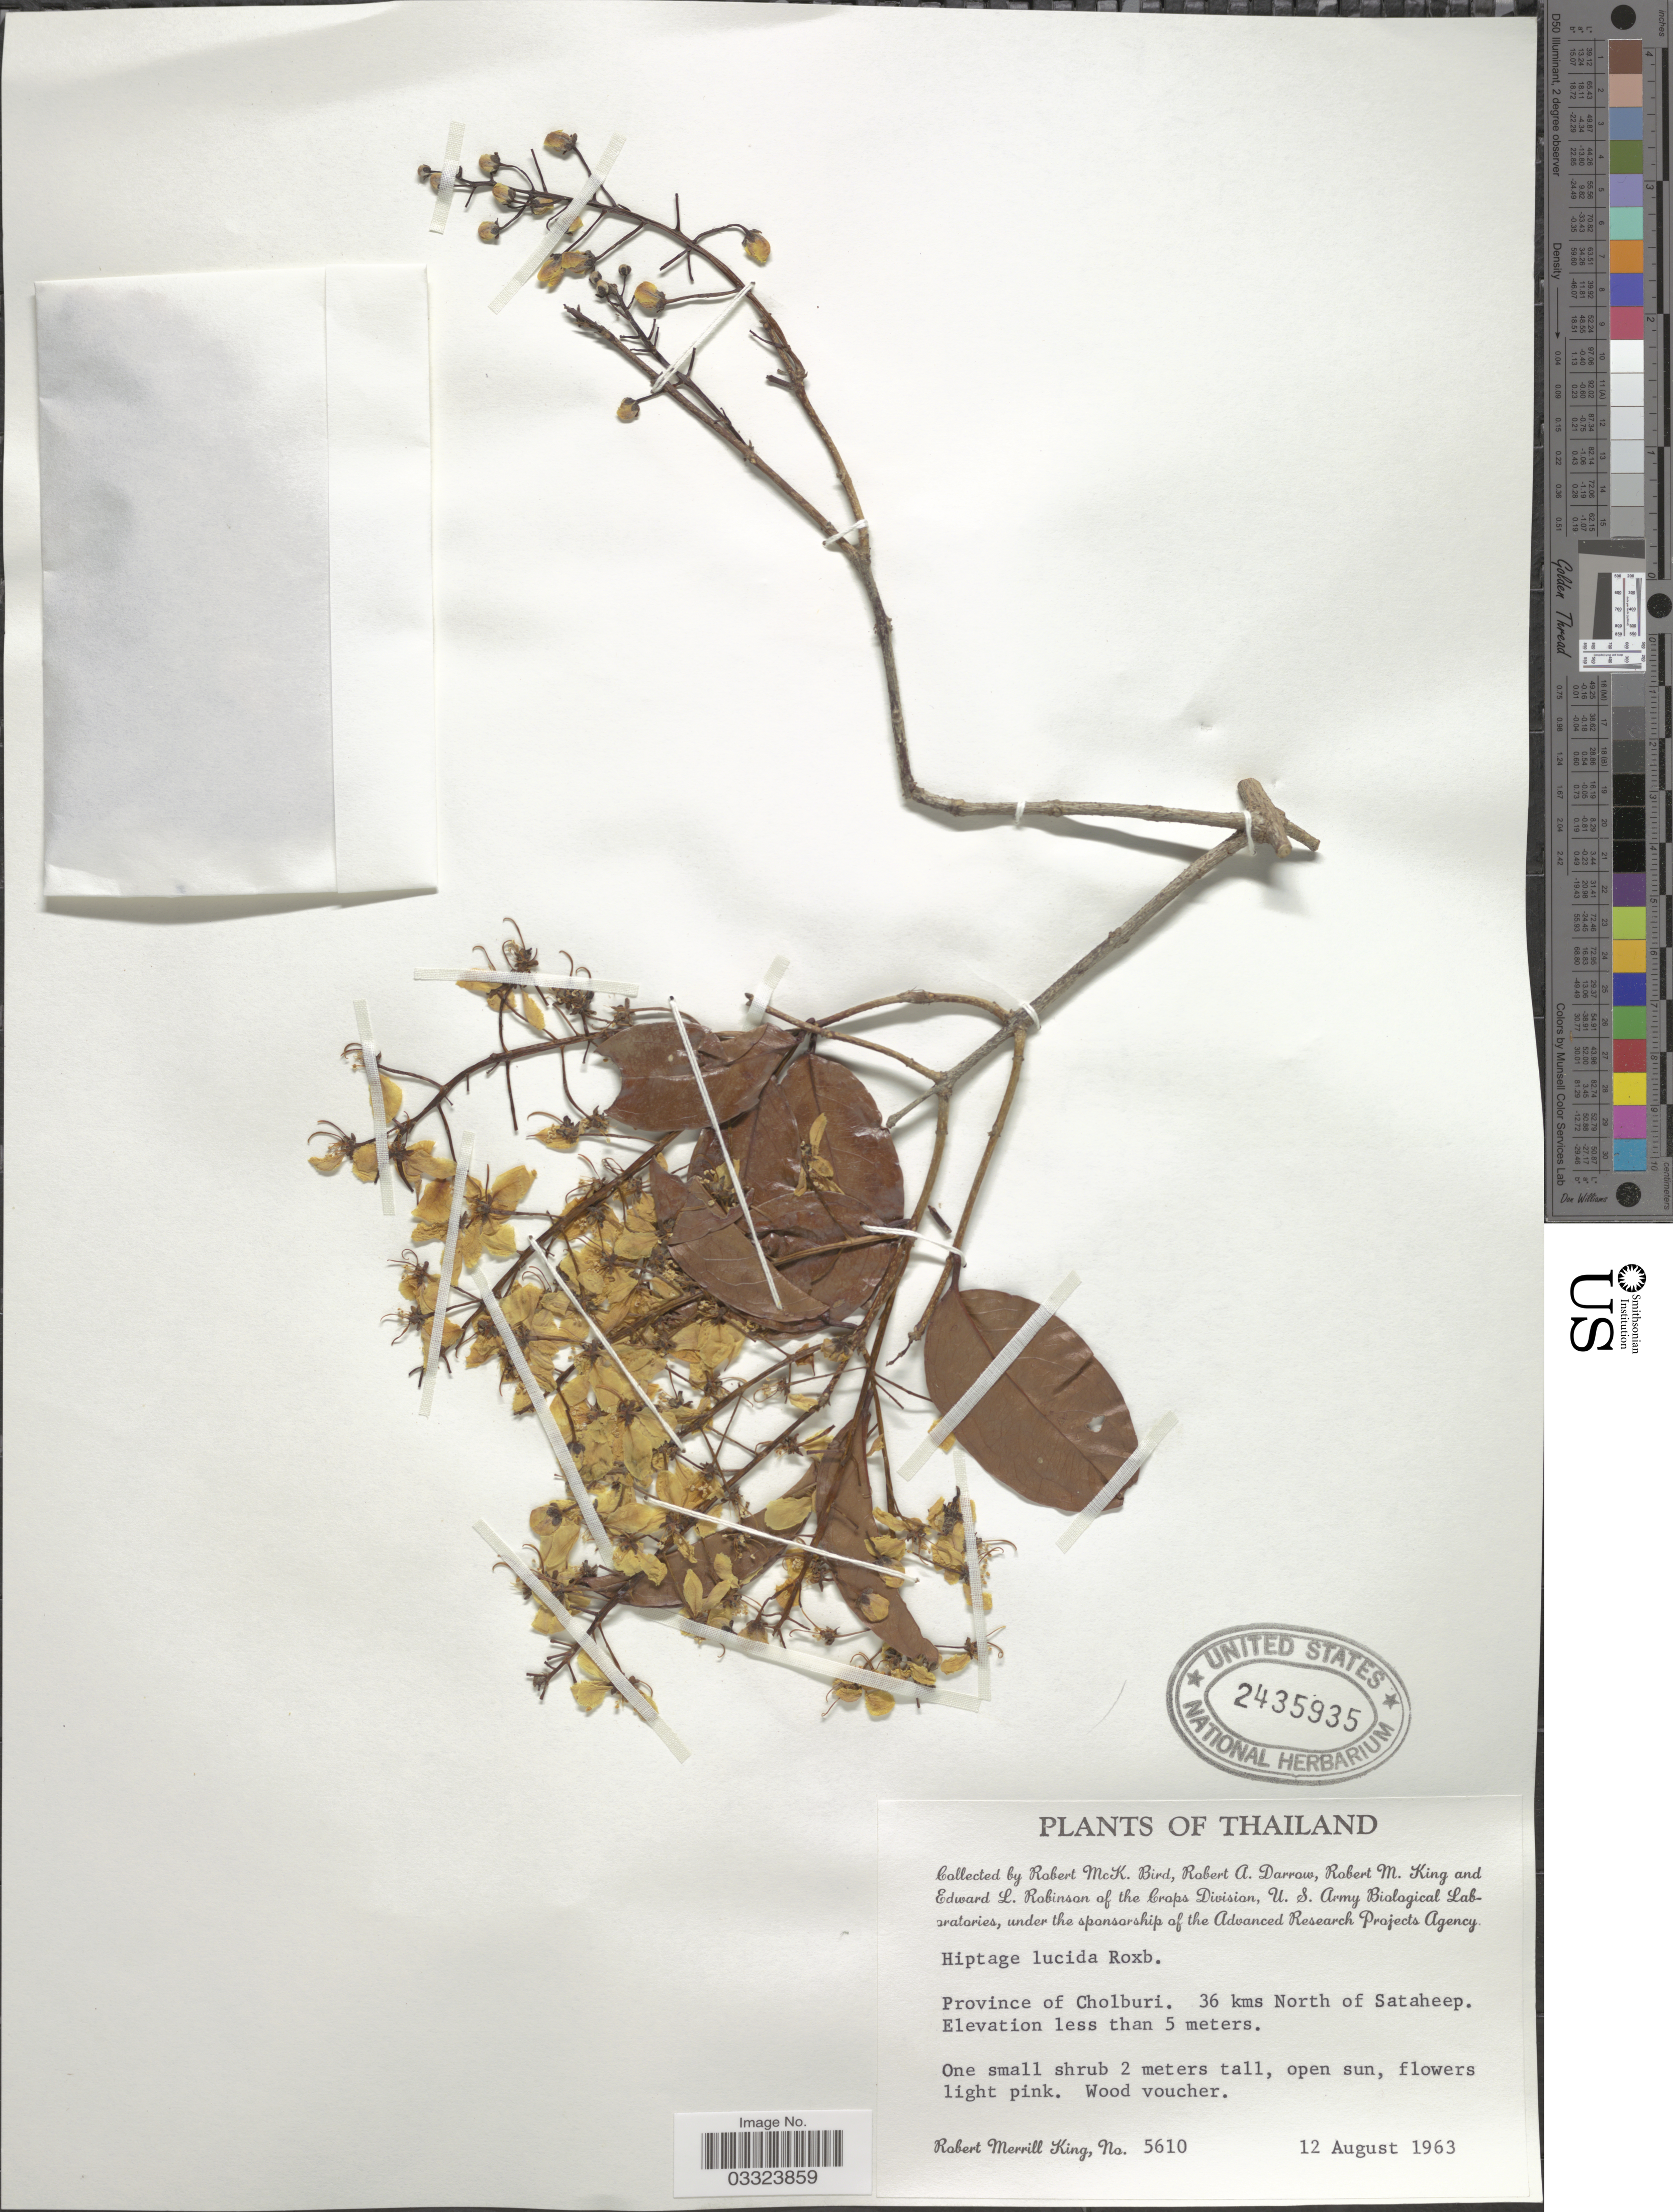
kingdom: Plantae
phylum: Tracheophyta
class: Magnoliopsida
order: Malpighiales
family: Malpighiaceae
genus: Hiptage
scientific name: Hiptage lucida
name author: Pierre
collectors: R. M. Bird, R. A. Darrow, R. M. King & E. L. Robinson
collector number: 5610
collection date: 1963-08-12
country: Thailand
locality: Province of Cholburi. 36 kms North of Sataheep.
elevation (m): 5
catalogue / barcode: US 2435935